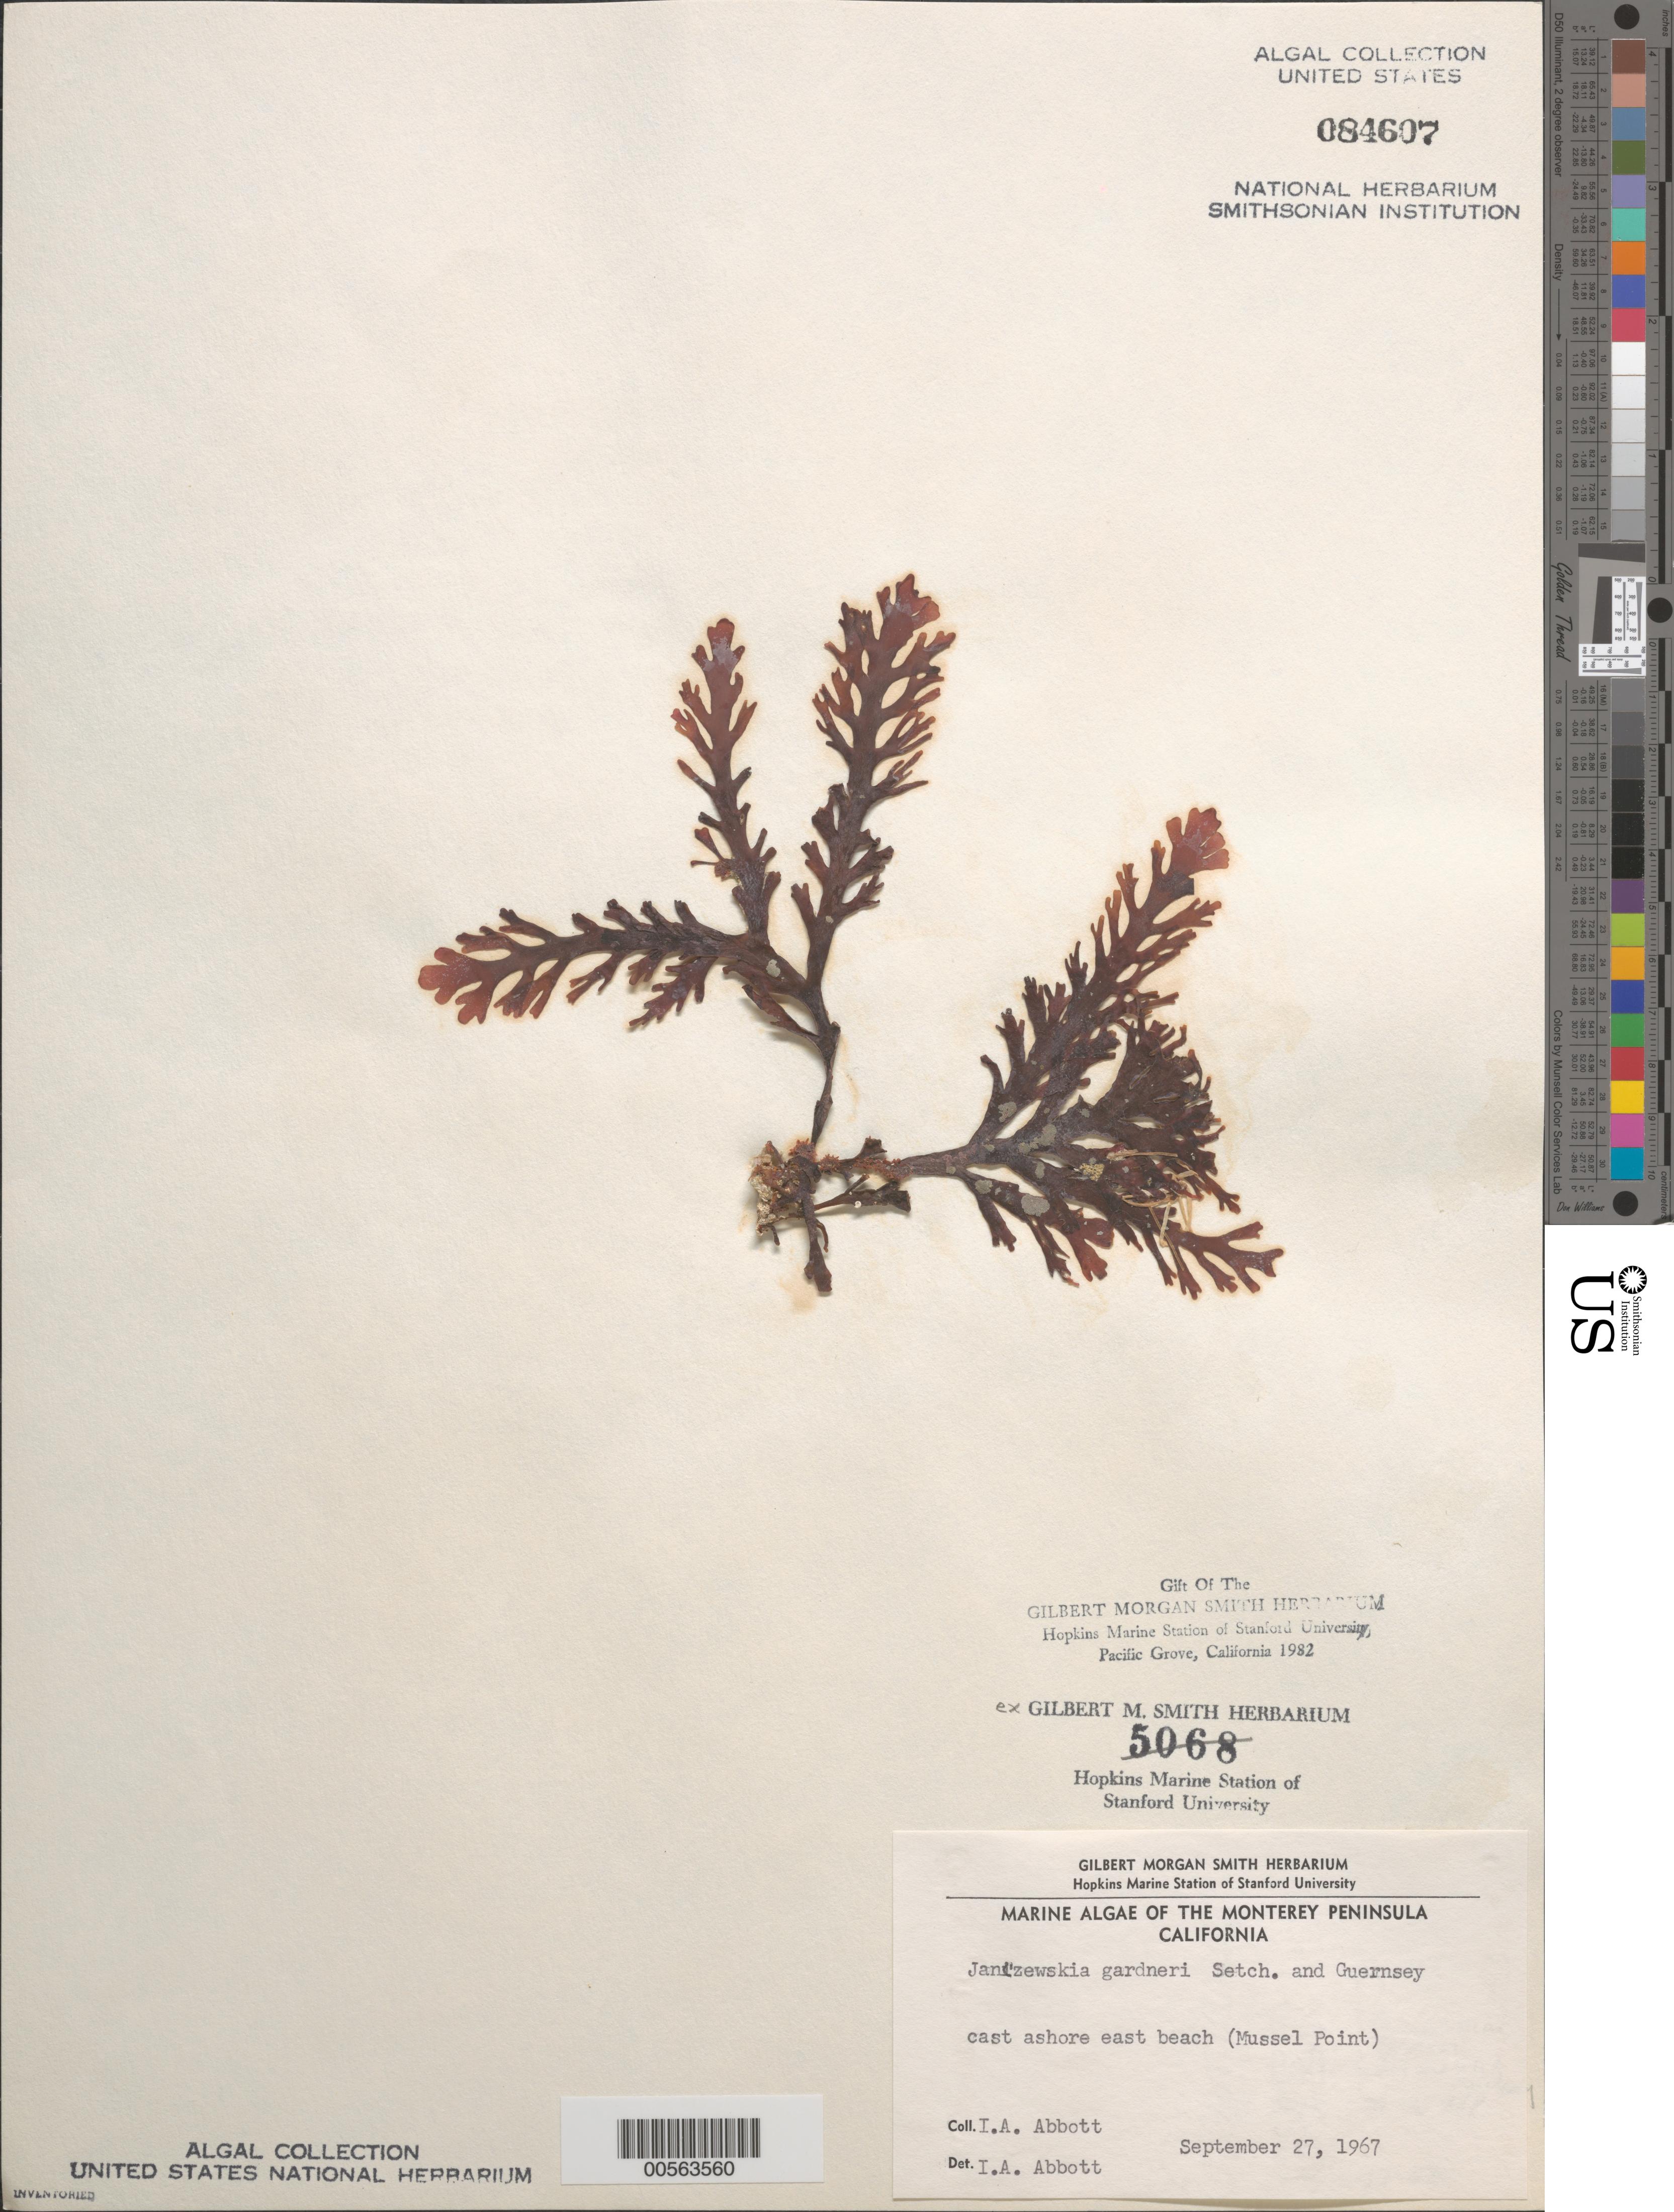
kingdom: Plantae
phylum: Rhodophyta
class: Florideophyceae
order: Ceramiales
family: Rhodomelaceae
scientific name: Heterojanczewskia gardneri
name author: (Setchell & Guernsey) K.W. Nam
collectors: I. A. Abbott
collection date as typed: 27 Sep 1967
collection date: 1967-09-27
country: United States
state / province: California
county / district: Monterey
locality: Mussel Point, east beach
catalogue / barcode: US 84607